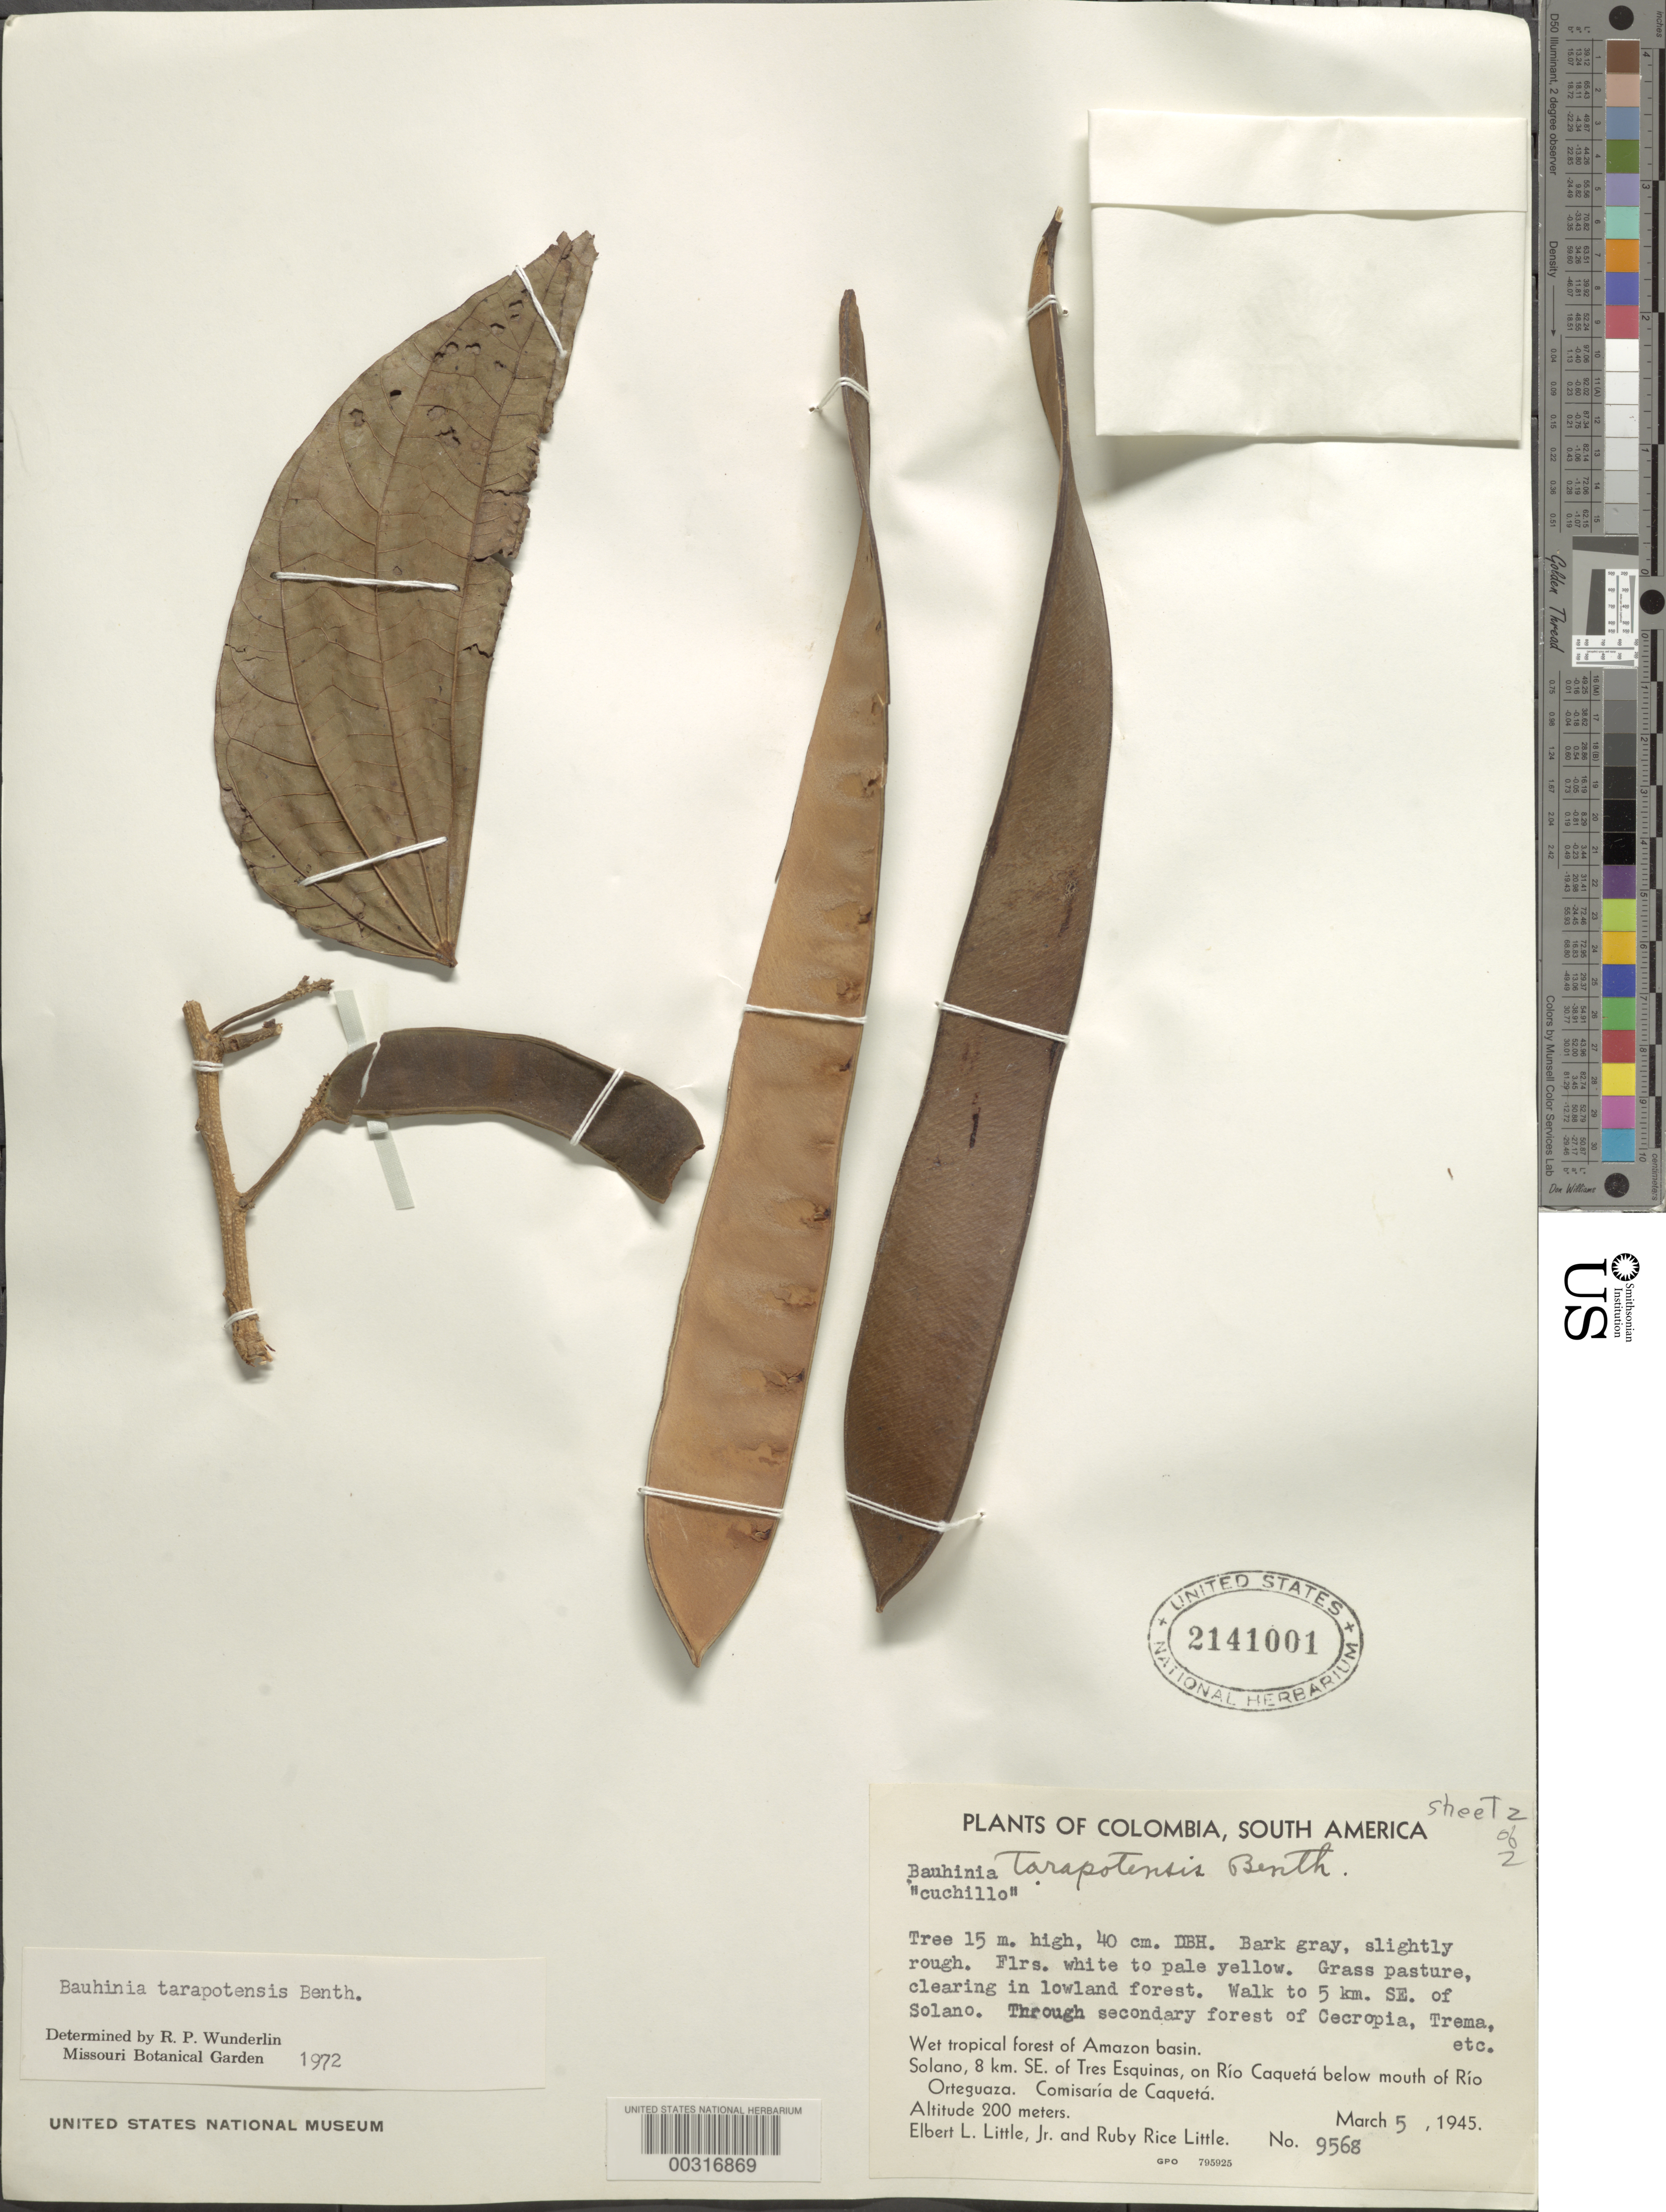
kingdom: Plantae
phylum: Tracheophyta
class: Magnoliopsida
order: Fabales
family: Fabaceae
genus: Bauhinia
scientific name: Bauhinia tarapotensis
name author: Benth.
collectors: E. L. Little & R. R. Little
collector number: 9568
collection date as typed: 05 Mar 1945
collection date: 1945-03-05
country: Colombia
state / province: Caquetá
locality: Solano, 8 km SE of Tres Esquinas, on Rio Caqueta below mouth of Rio Ortequaza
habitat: Wet tropical forest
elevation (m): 200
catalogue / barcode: US 2141001